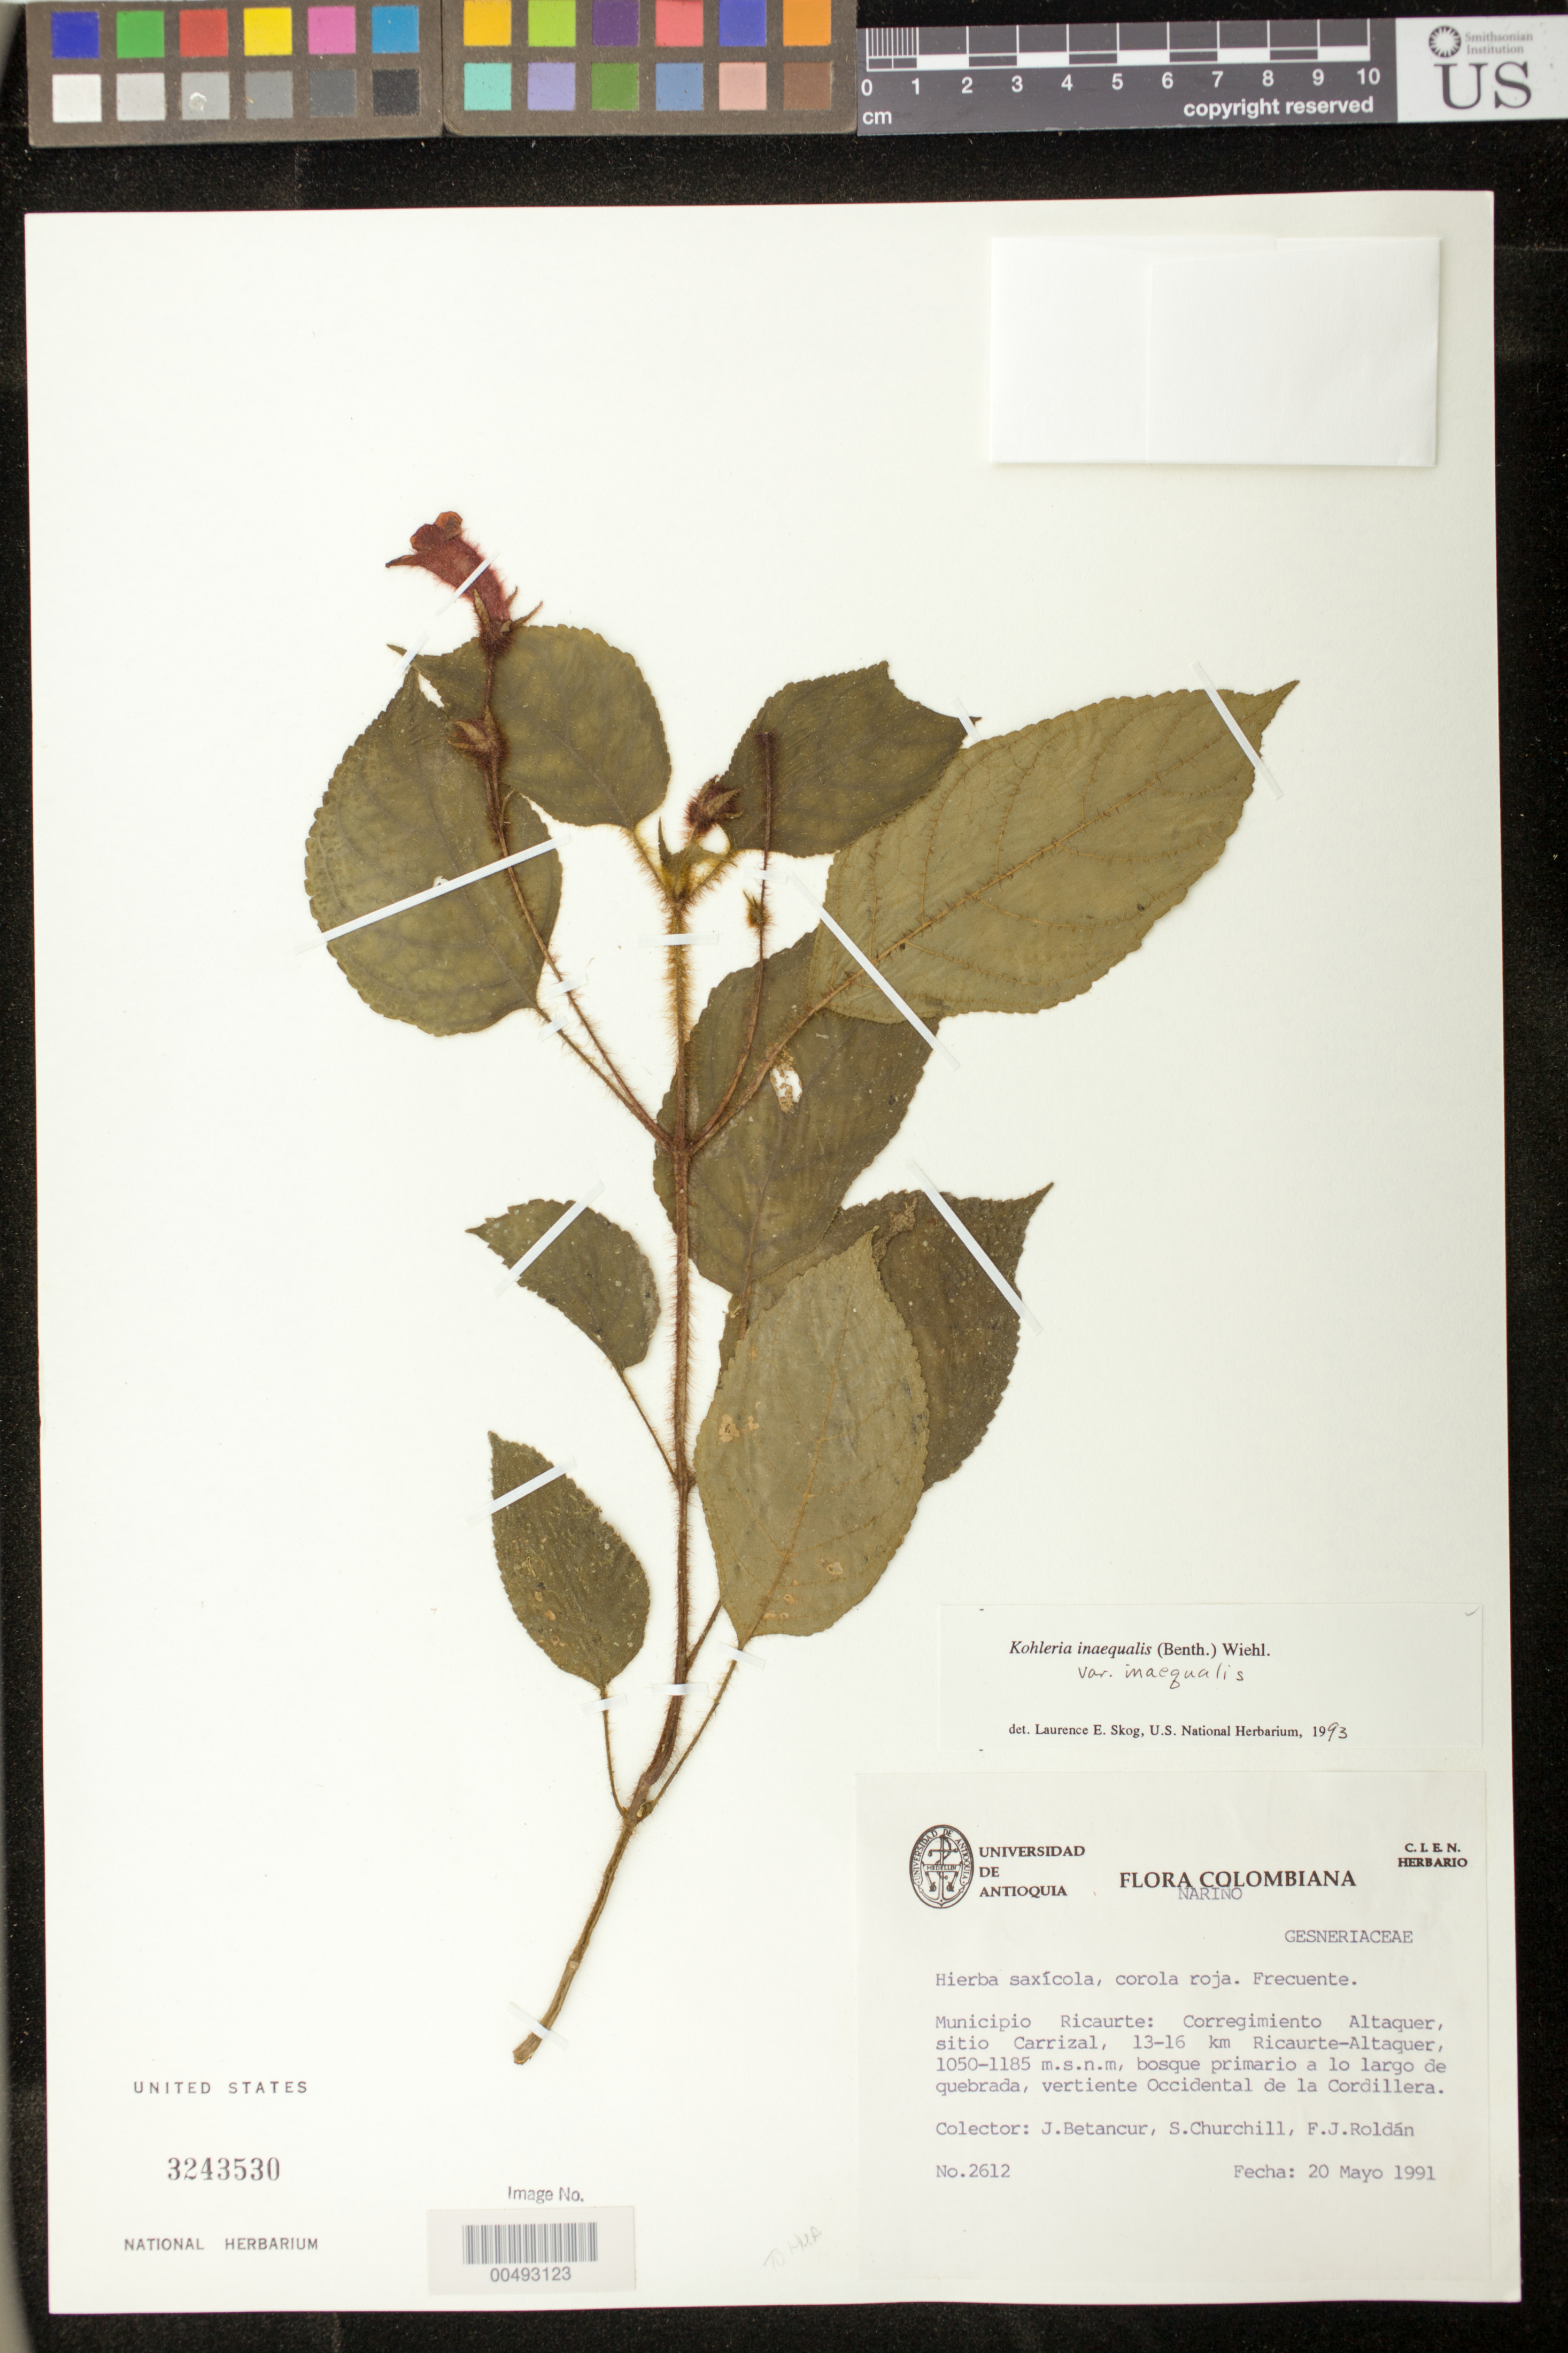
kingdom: Plantae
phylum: Tracheophyta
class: Magnoliopsida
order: Lamiales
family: Gesneriaceae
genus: Kohleria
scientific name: Kohleria inaequalis var. inaequalis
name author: (Benth.) Wiehler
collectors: J. C. Betancur, S. Churchill & F. J. Roldán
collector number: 2612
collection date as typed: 20 May 1991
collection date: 1991-05-20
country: Colombia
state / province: Nariño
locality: Mpio. Ricaurte, correg. Altaquer, sitio Carriza, 13-16 km Ricaurte-Altaquer, 1050-1185 m.s.n.m.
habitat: bosque primario a lo largo de quebrada, vertiente Occidental de la Cordillera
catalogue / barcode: US 3243530